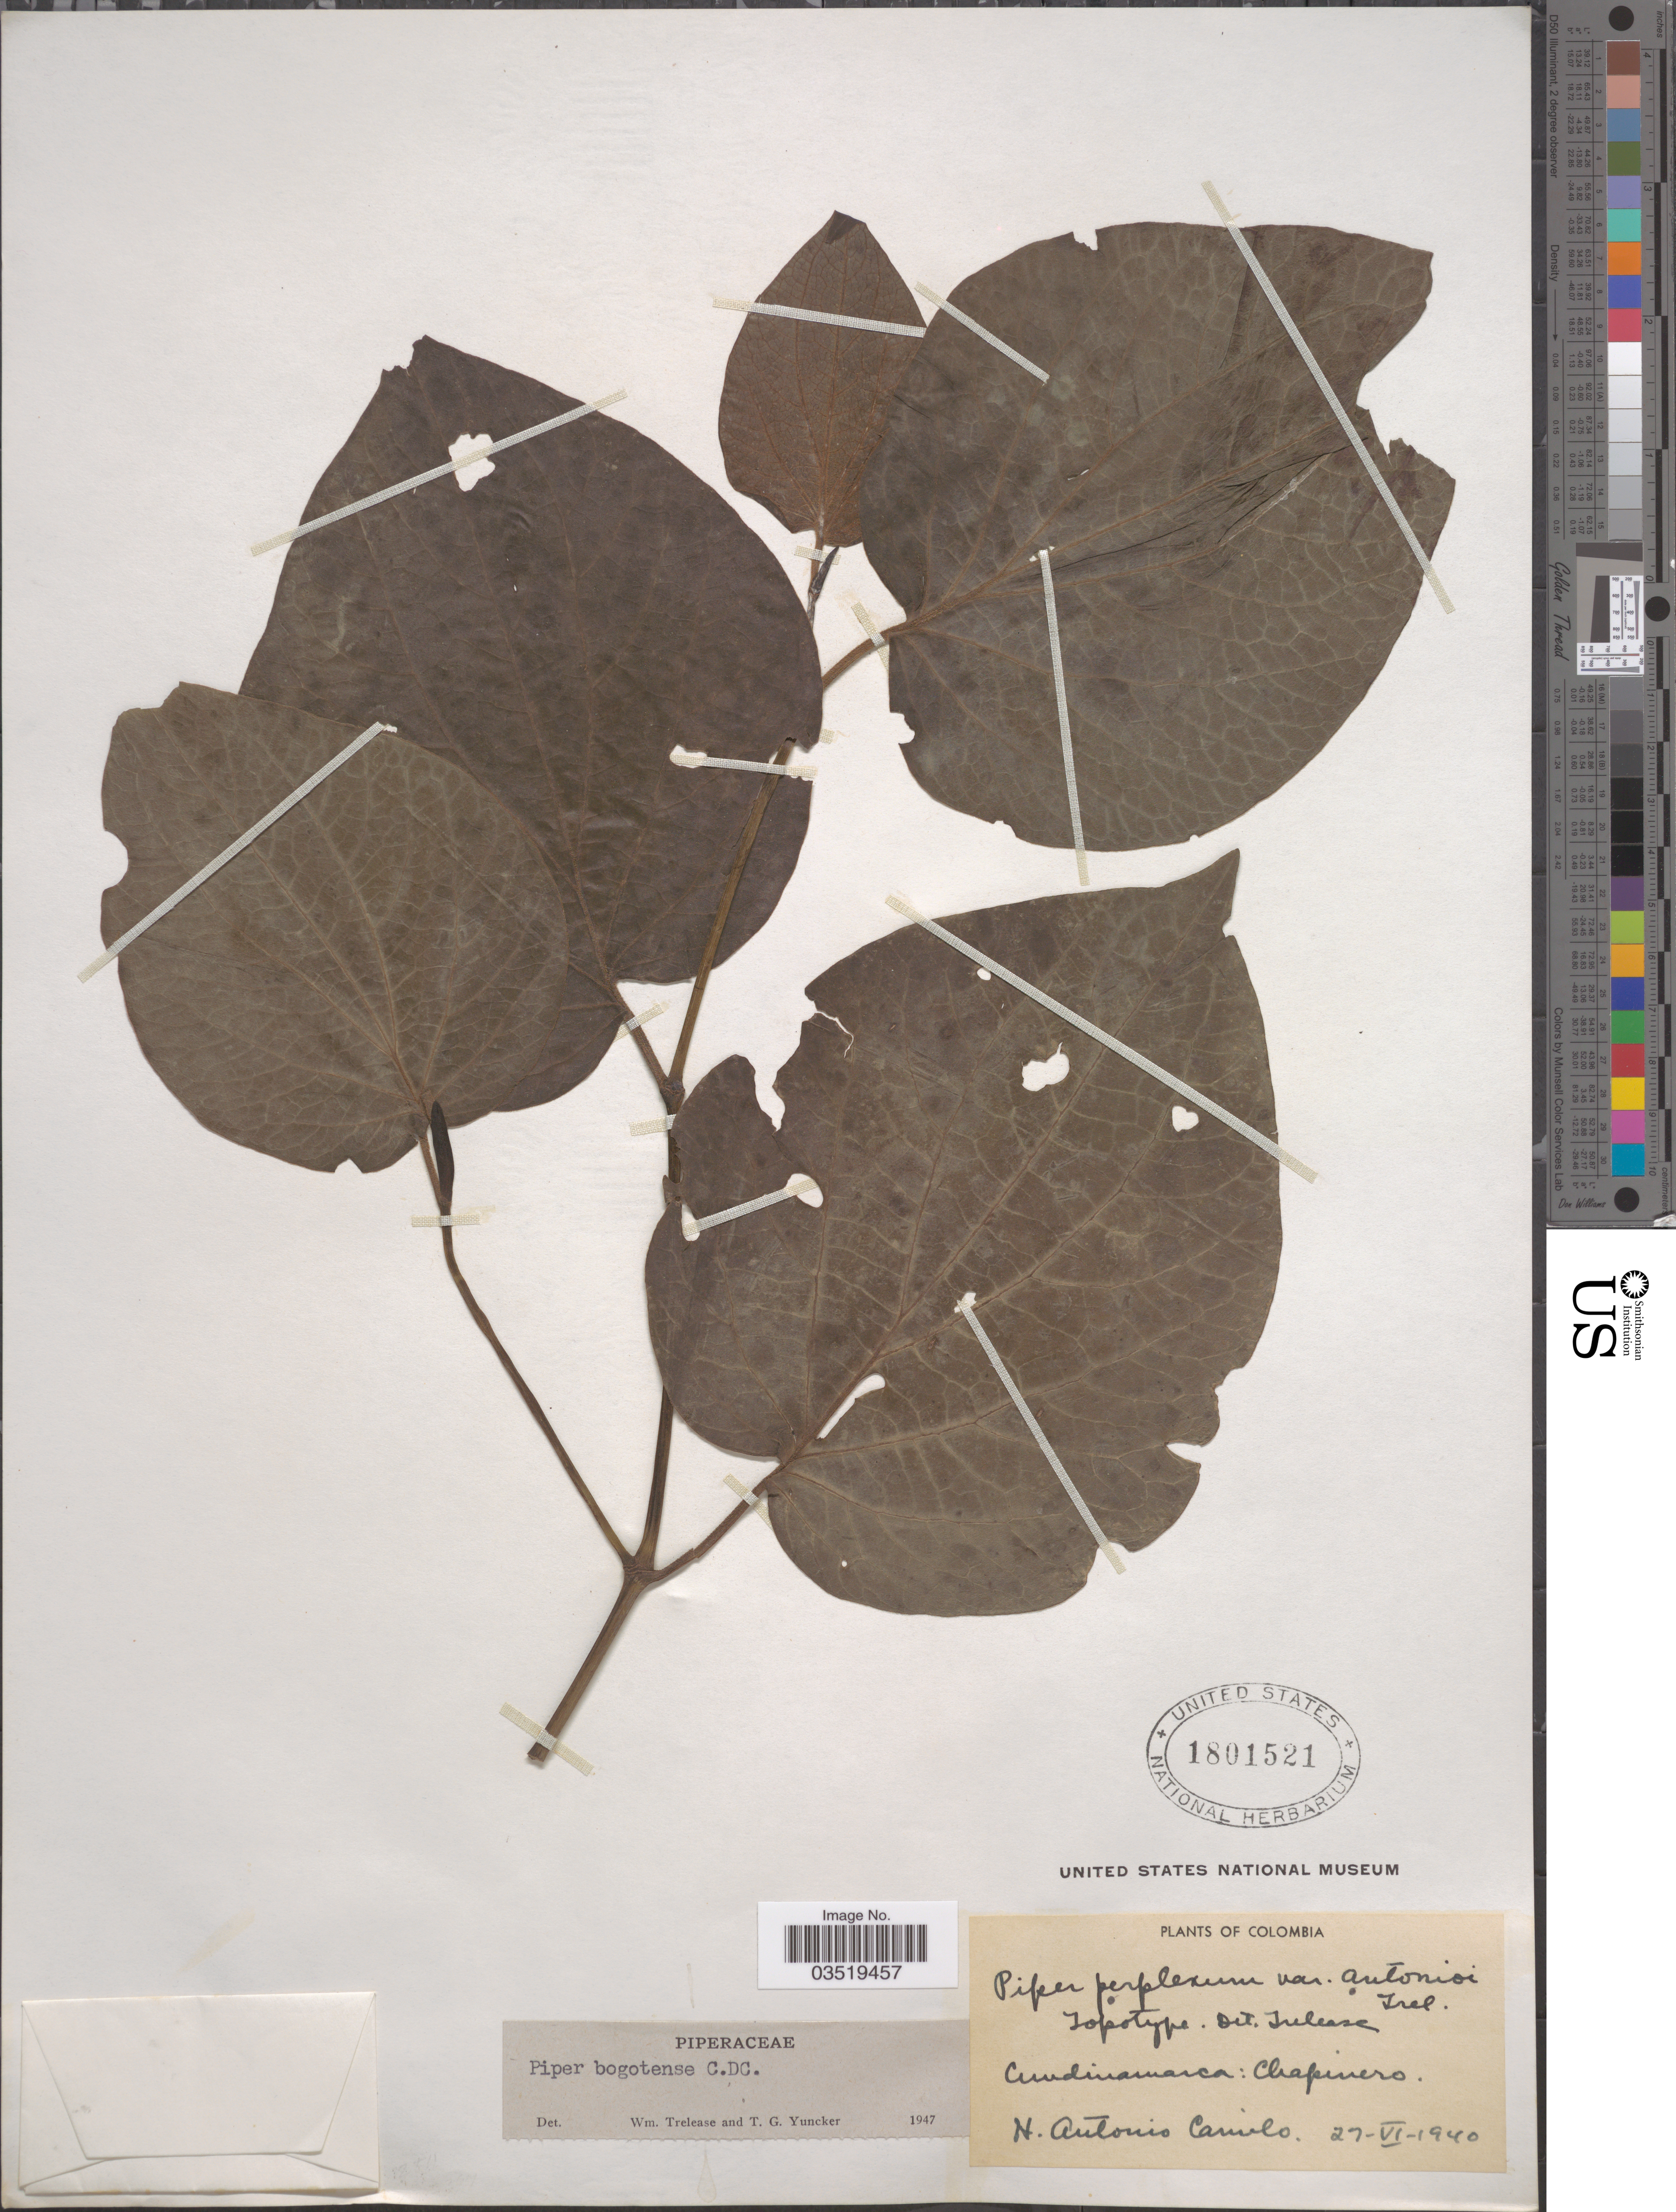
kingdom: Plantae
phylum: Tracheophyta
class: Magnoliopsida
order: Piperales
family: Piperaceae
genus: Piper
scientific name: Piper bogotense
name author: C. DC.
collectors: H. Camilo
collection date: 1940-06-27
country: Colombia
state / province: Cundinamarca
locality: Chapinero.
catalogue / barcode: US 1801521